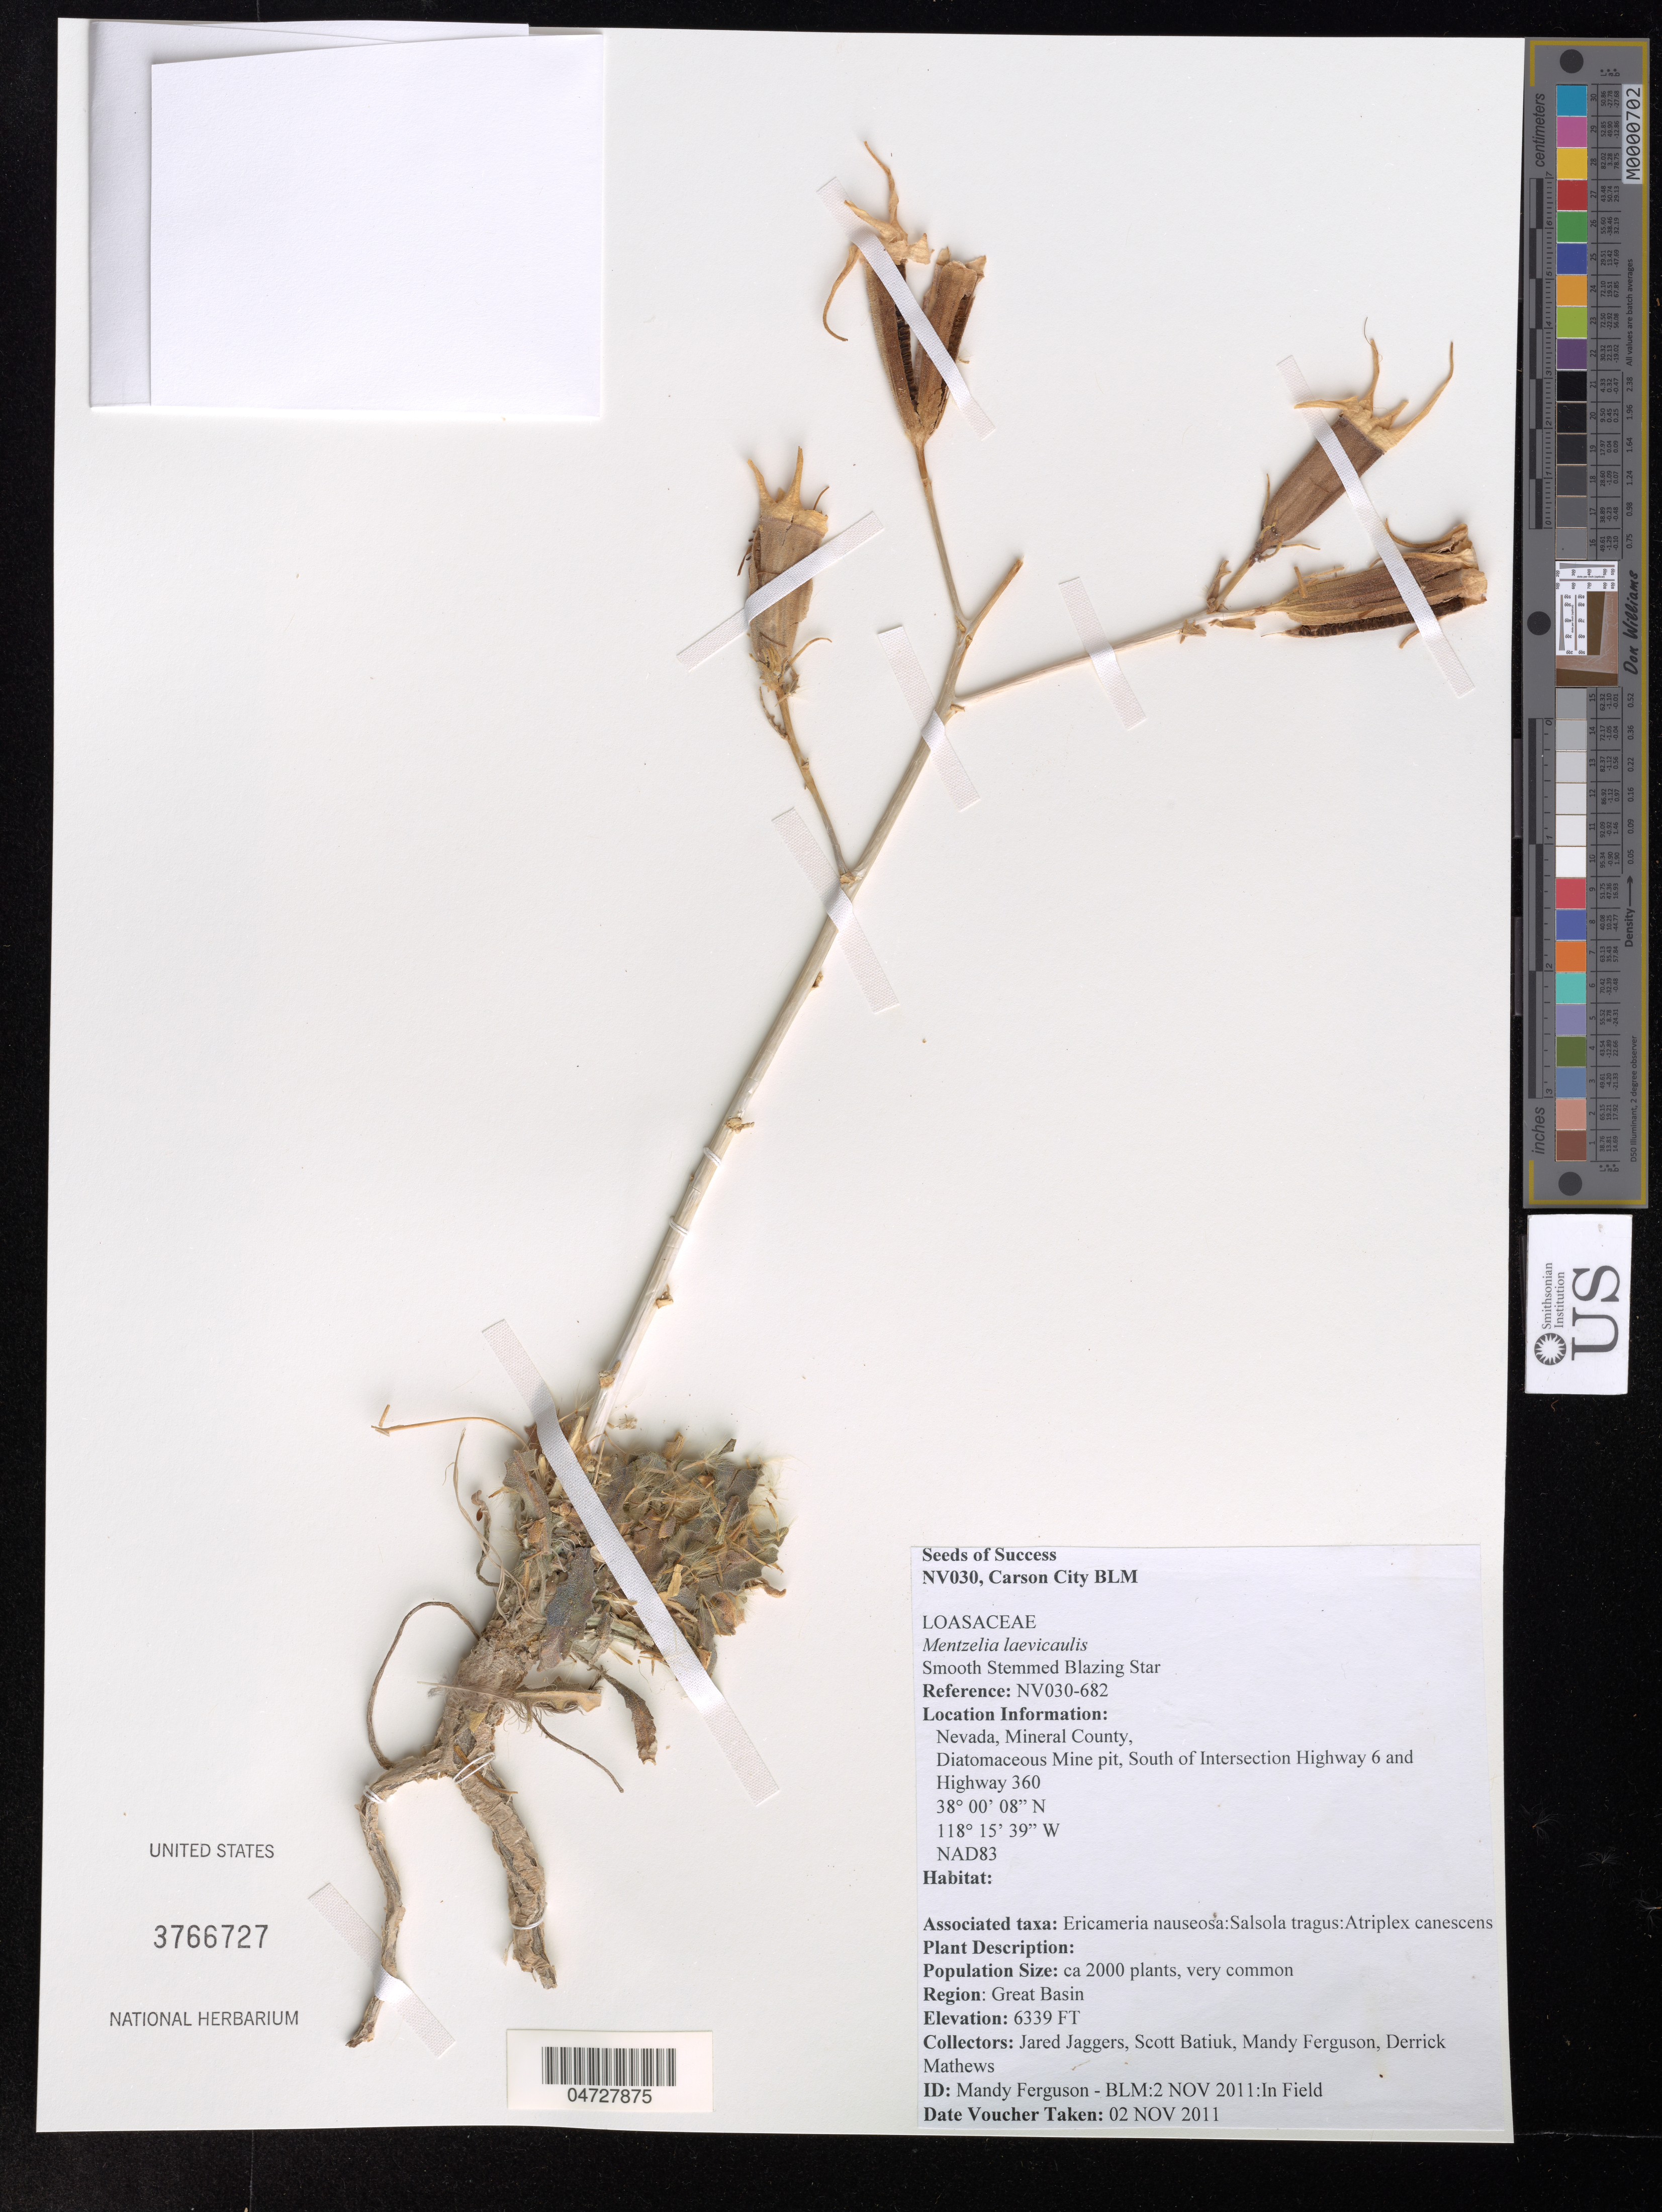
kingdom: Plantae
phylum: Tracheophyta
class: Magnoliopsida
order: Cornales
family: Loasaceae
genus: Mentzelia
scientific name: Mentzelia laevicaulis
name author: (Douglas ex Hook.) Torr. & A. Gray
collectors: J. Jaggers, S. Batiuk & M. Ferguson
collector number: NV030-682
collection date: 2011-11-02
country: United States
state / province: Nevada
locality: Mineral County, Diatomaceous Mine pit, South of Intersection Highway 6 and Highway 360.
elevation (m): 1932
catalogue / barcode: US 3766727